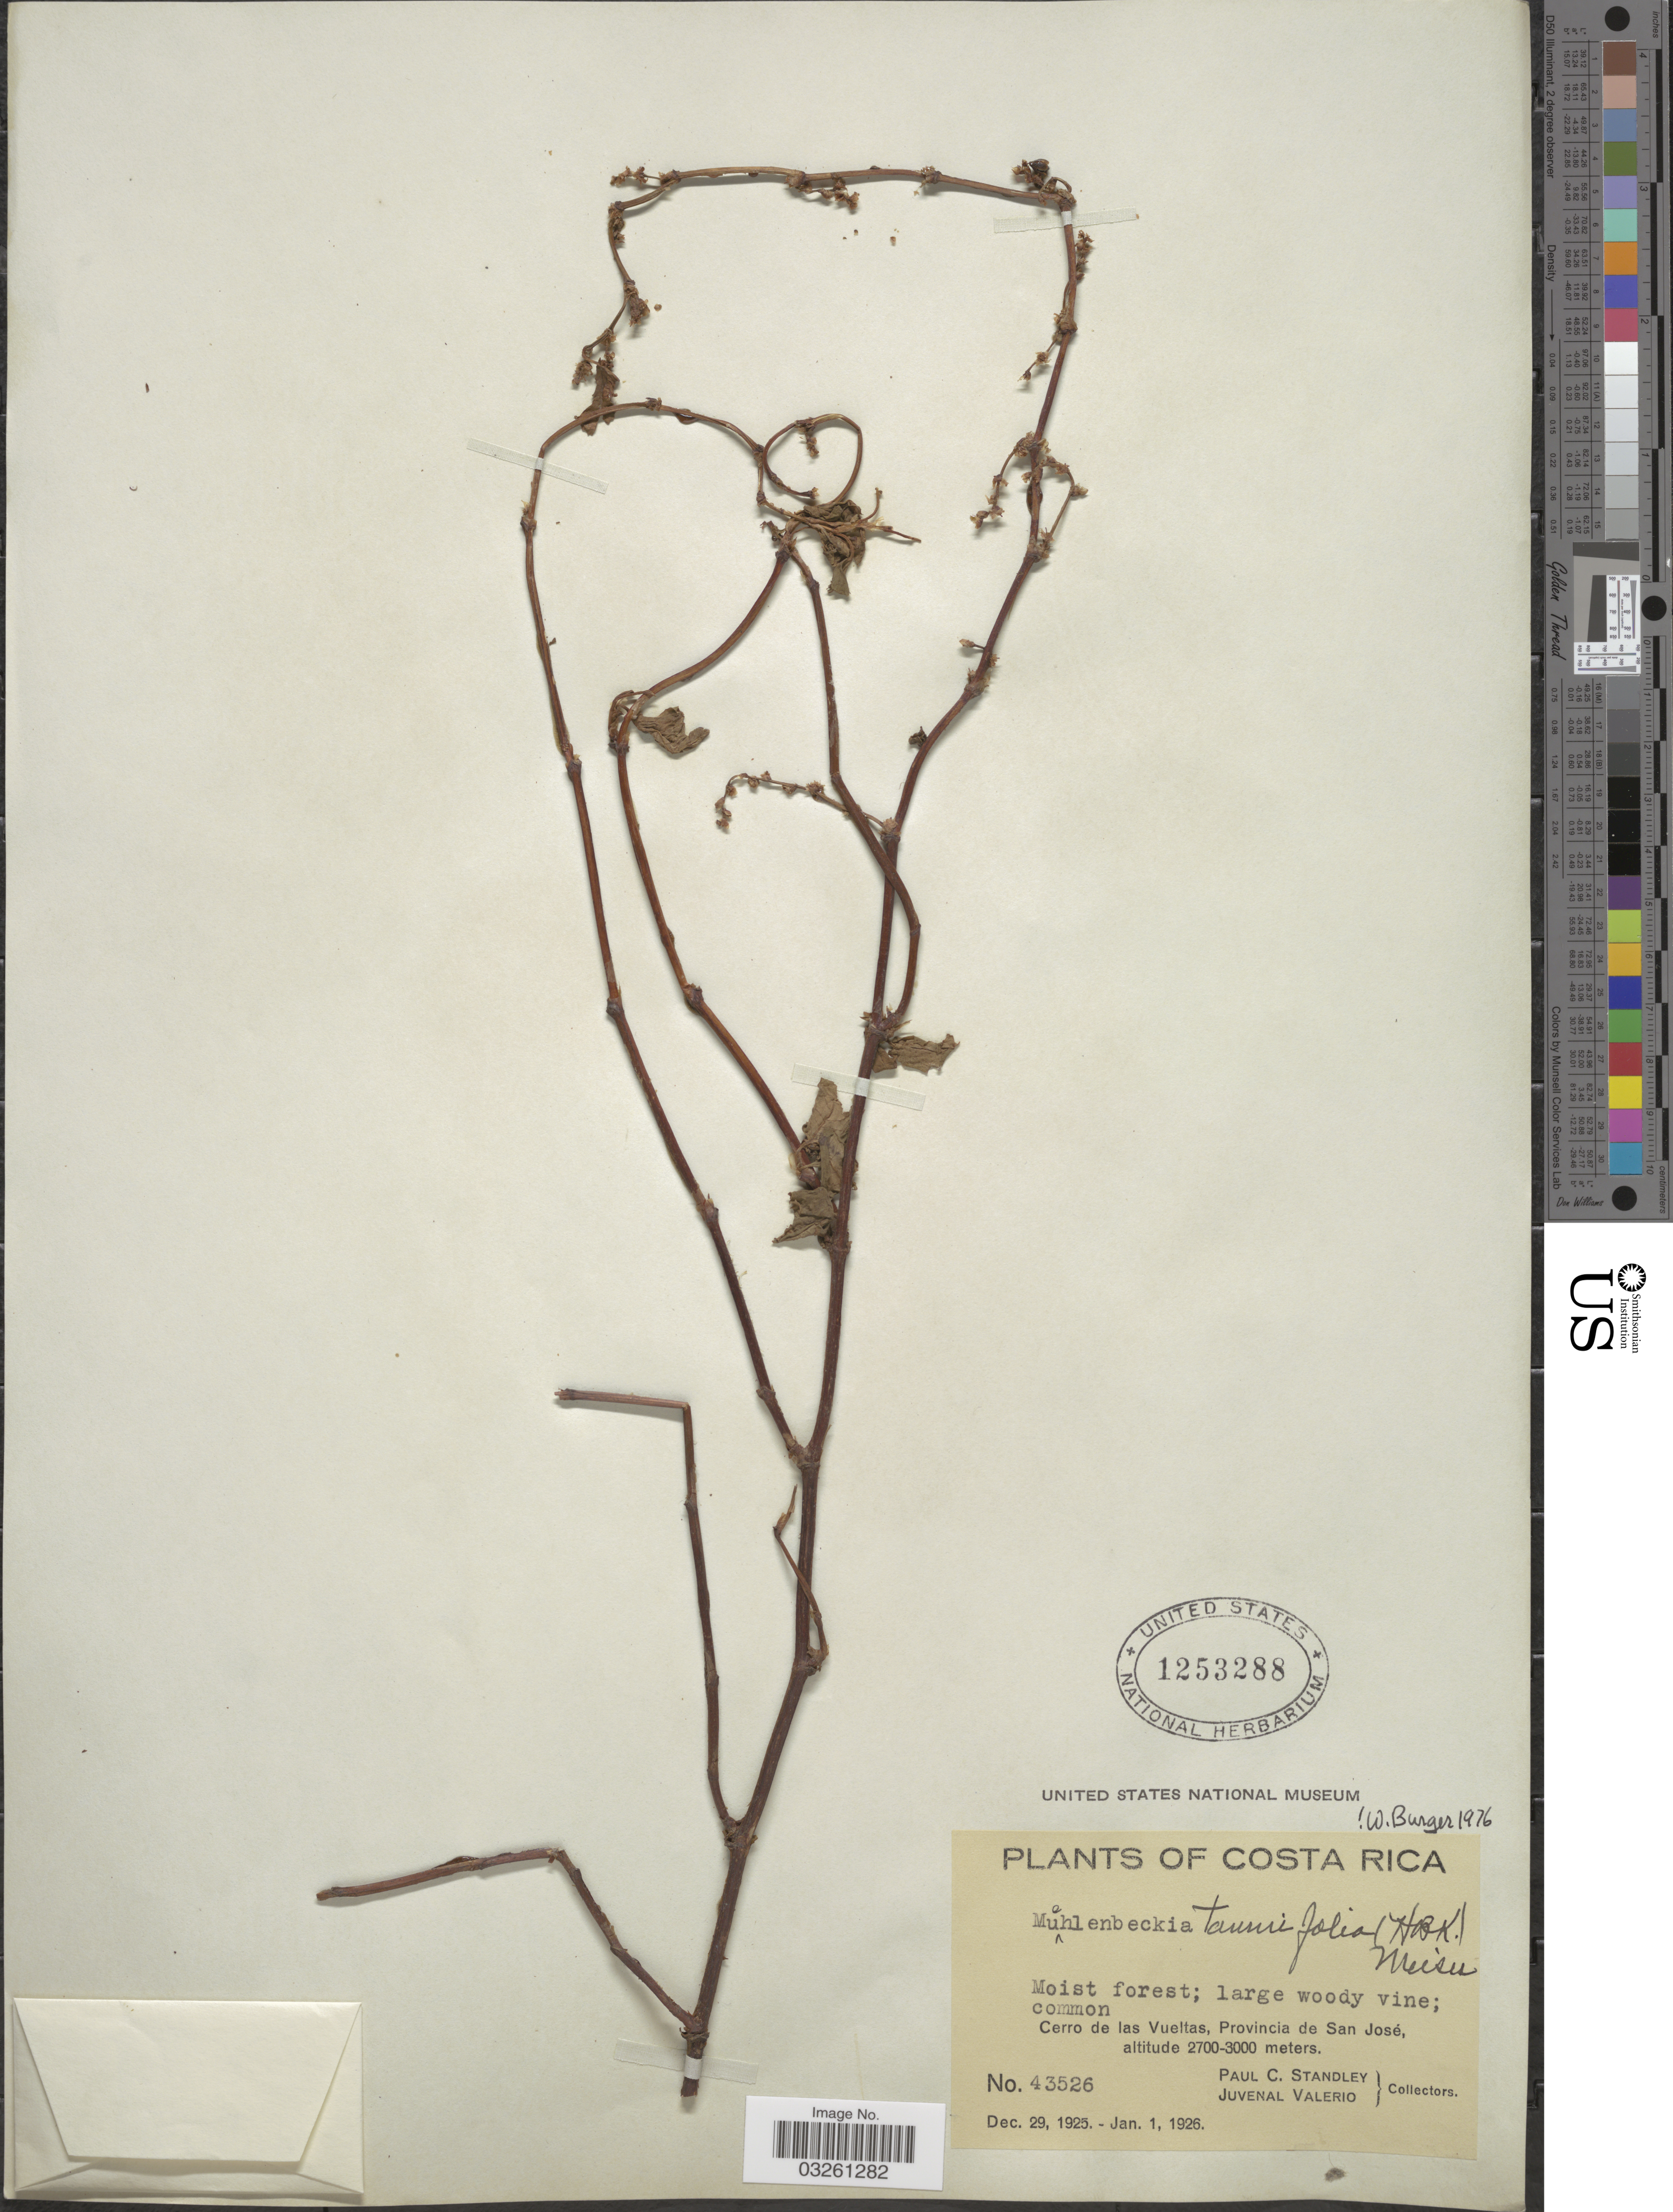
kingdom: Plantae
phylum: Tracheophyta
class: Magnoliopsida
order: Caryophyllales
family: Polygonaceae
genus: Muehlenbeckia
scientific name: Muehlenbeckia tamnifolia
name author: (Kunth) Meisn.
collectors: P. C. Standley & J. Valerio R.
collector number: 43526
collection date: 1925-12-29/1926-01-01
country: Costa Rica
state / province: San José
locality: Cerro de las Vueltas.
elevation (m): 2700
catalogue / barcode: US 1253288